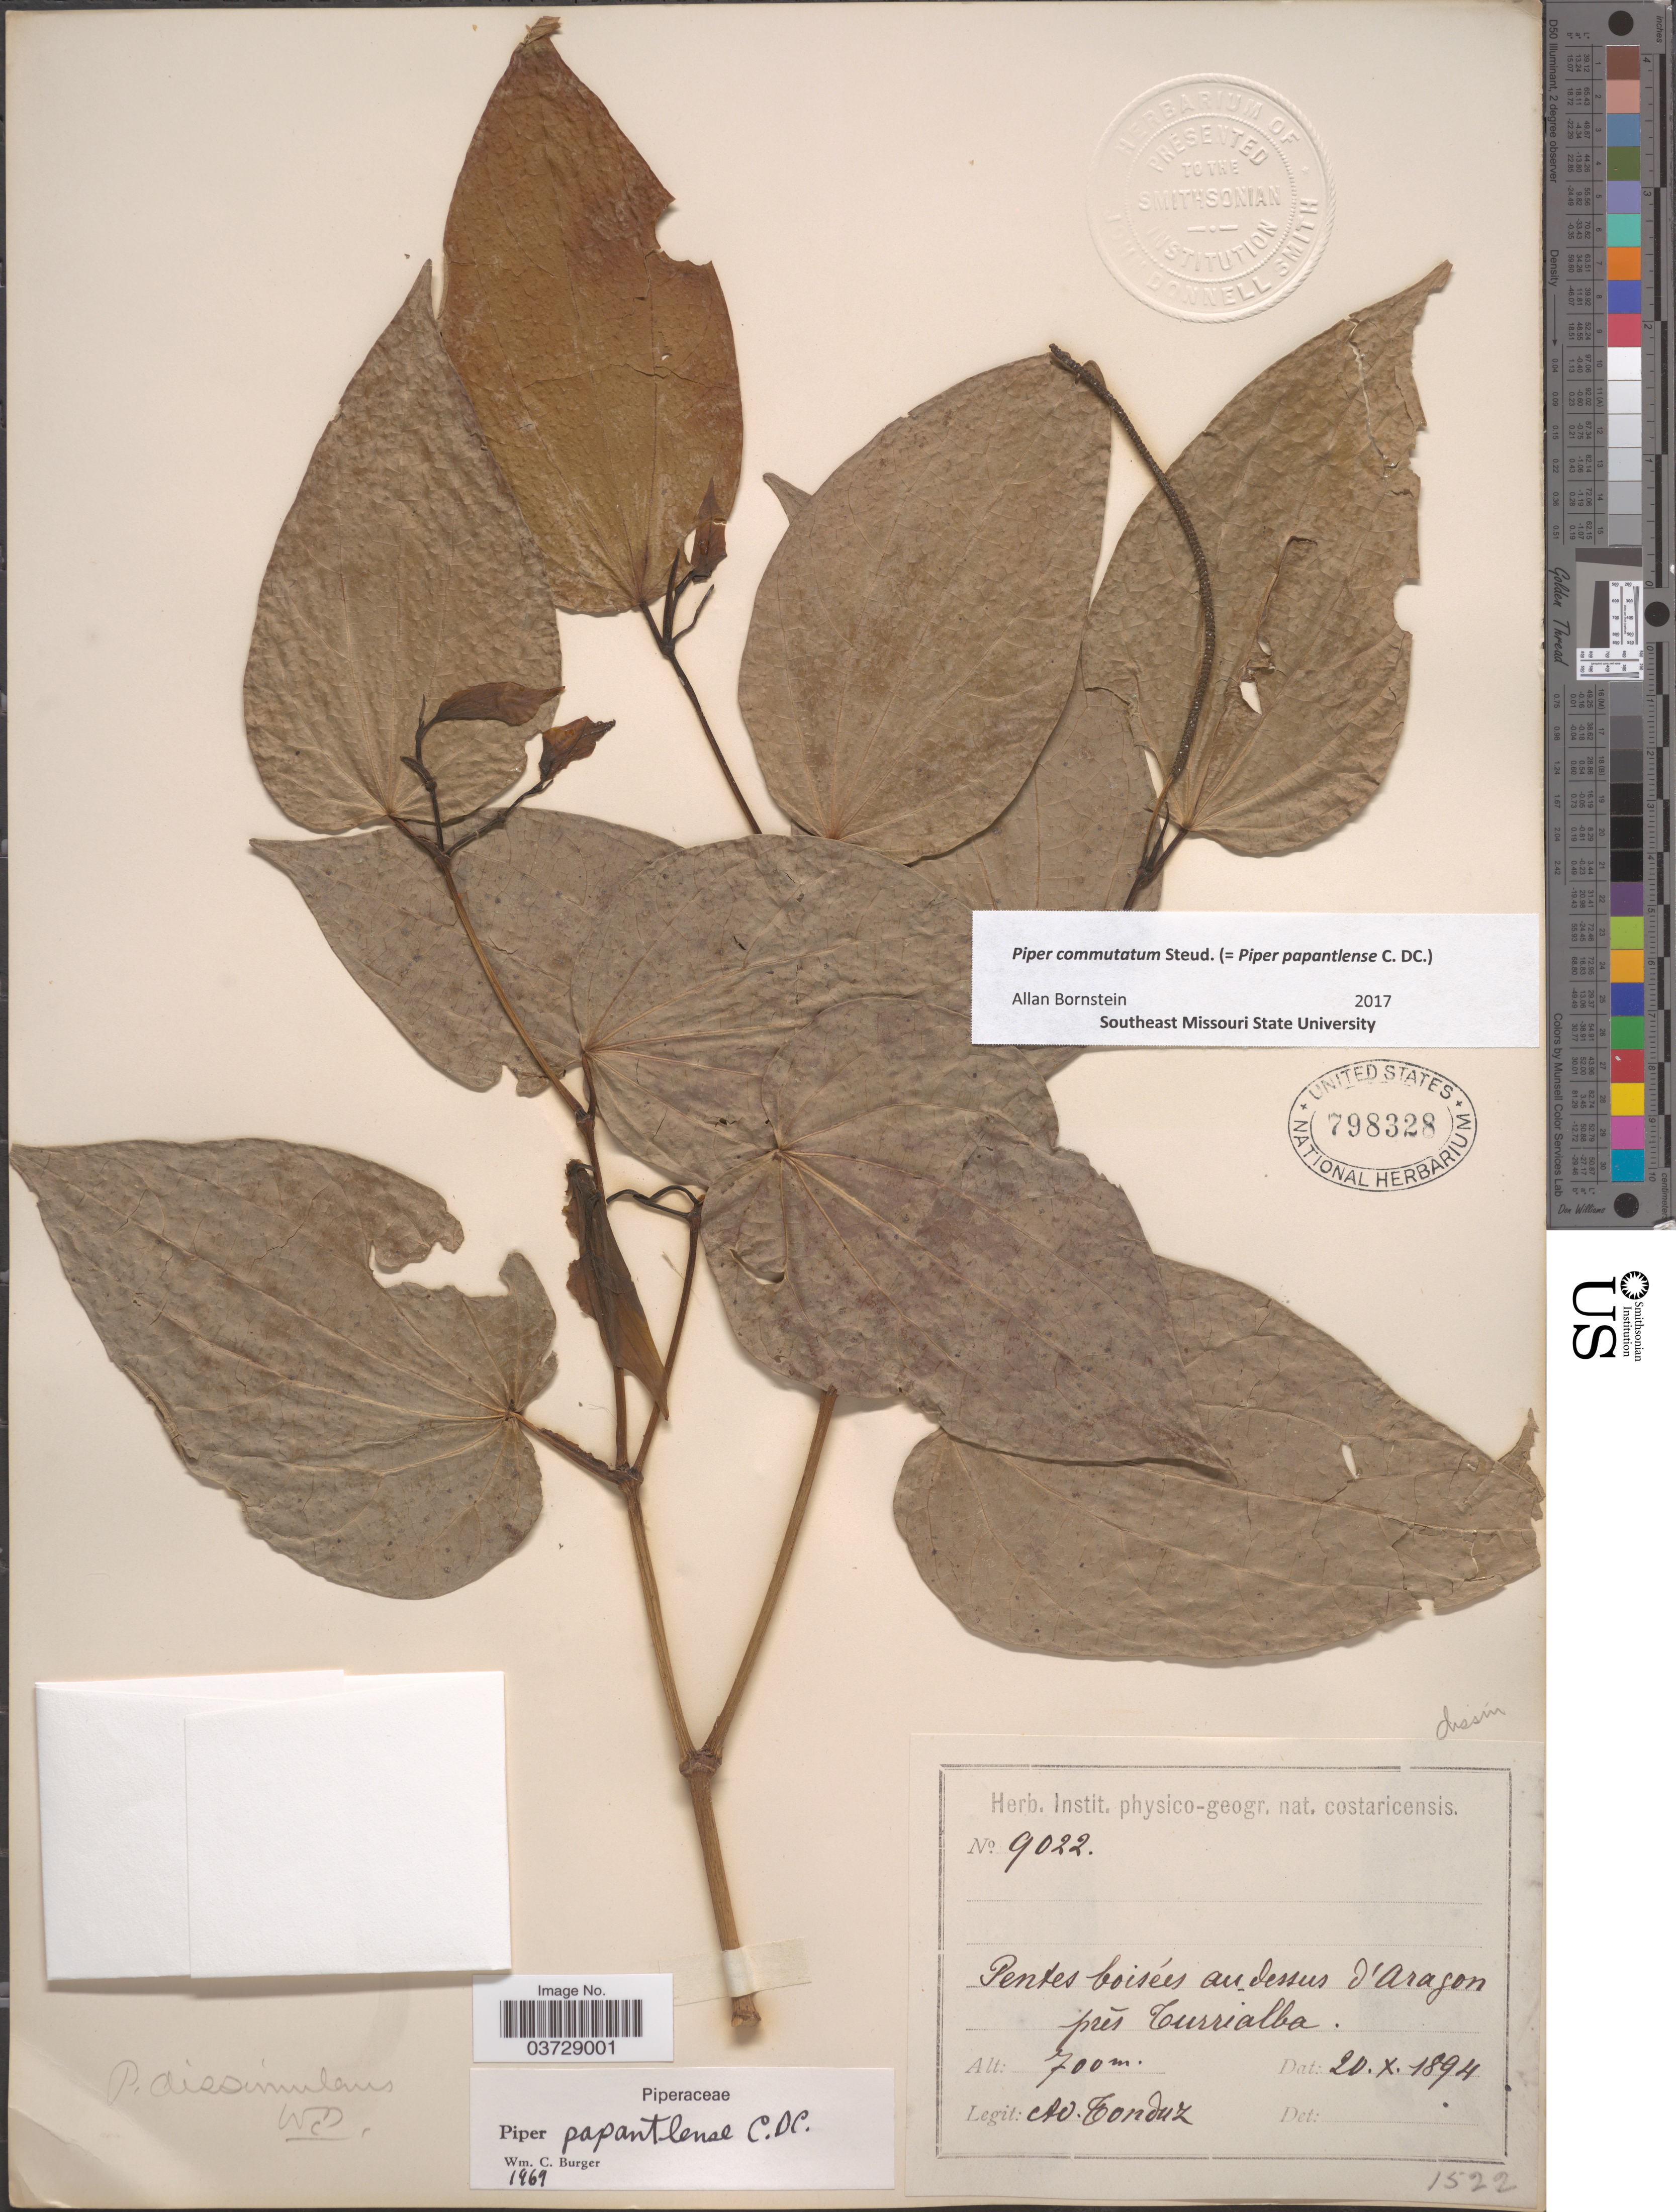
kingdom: Plantae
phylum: Tracheophyta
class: Magnoliopsida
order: Piperales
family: Piperaceae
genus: Piper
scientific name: Piper commutatum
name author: Steud.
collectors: A. Tonduz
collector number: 9022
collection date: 1894-10-20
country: Costa Rica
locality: Pentes boisées au dessus d'Aragon prés Turrialba.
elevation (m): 700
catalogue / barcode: US 798328